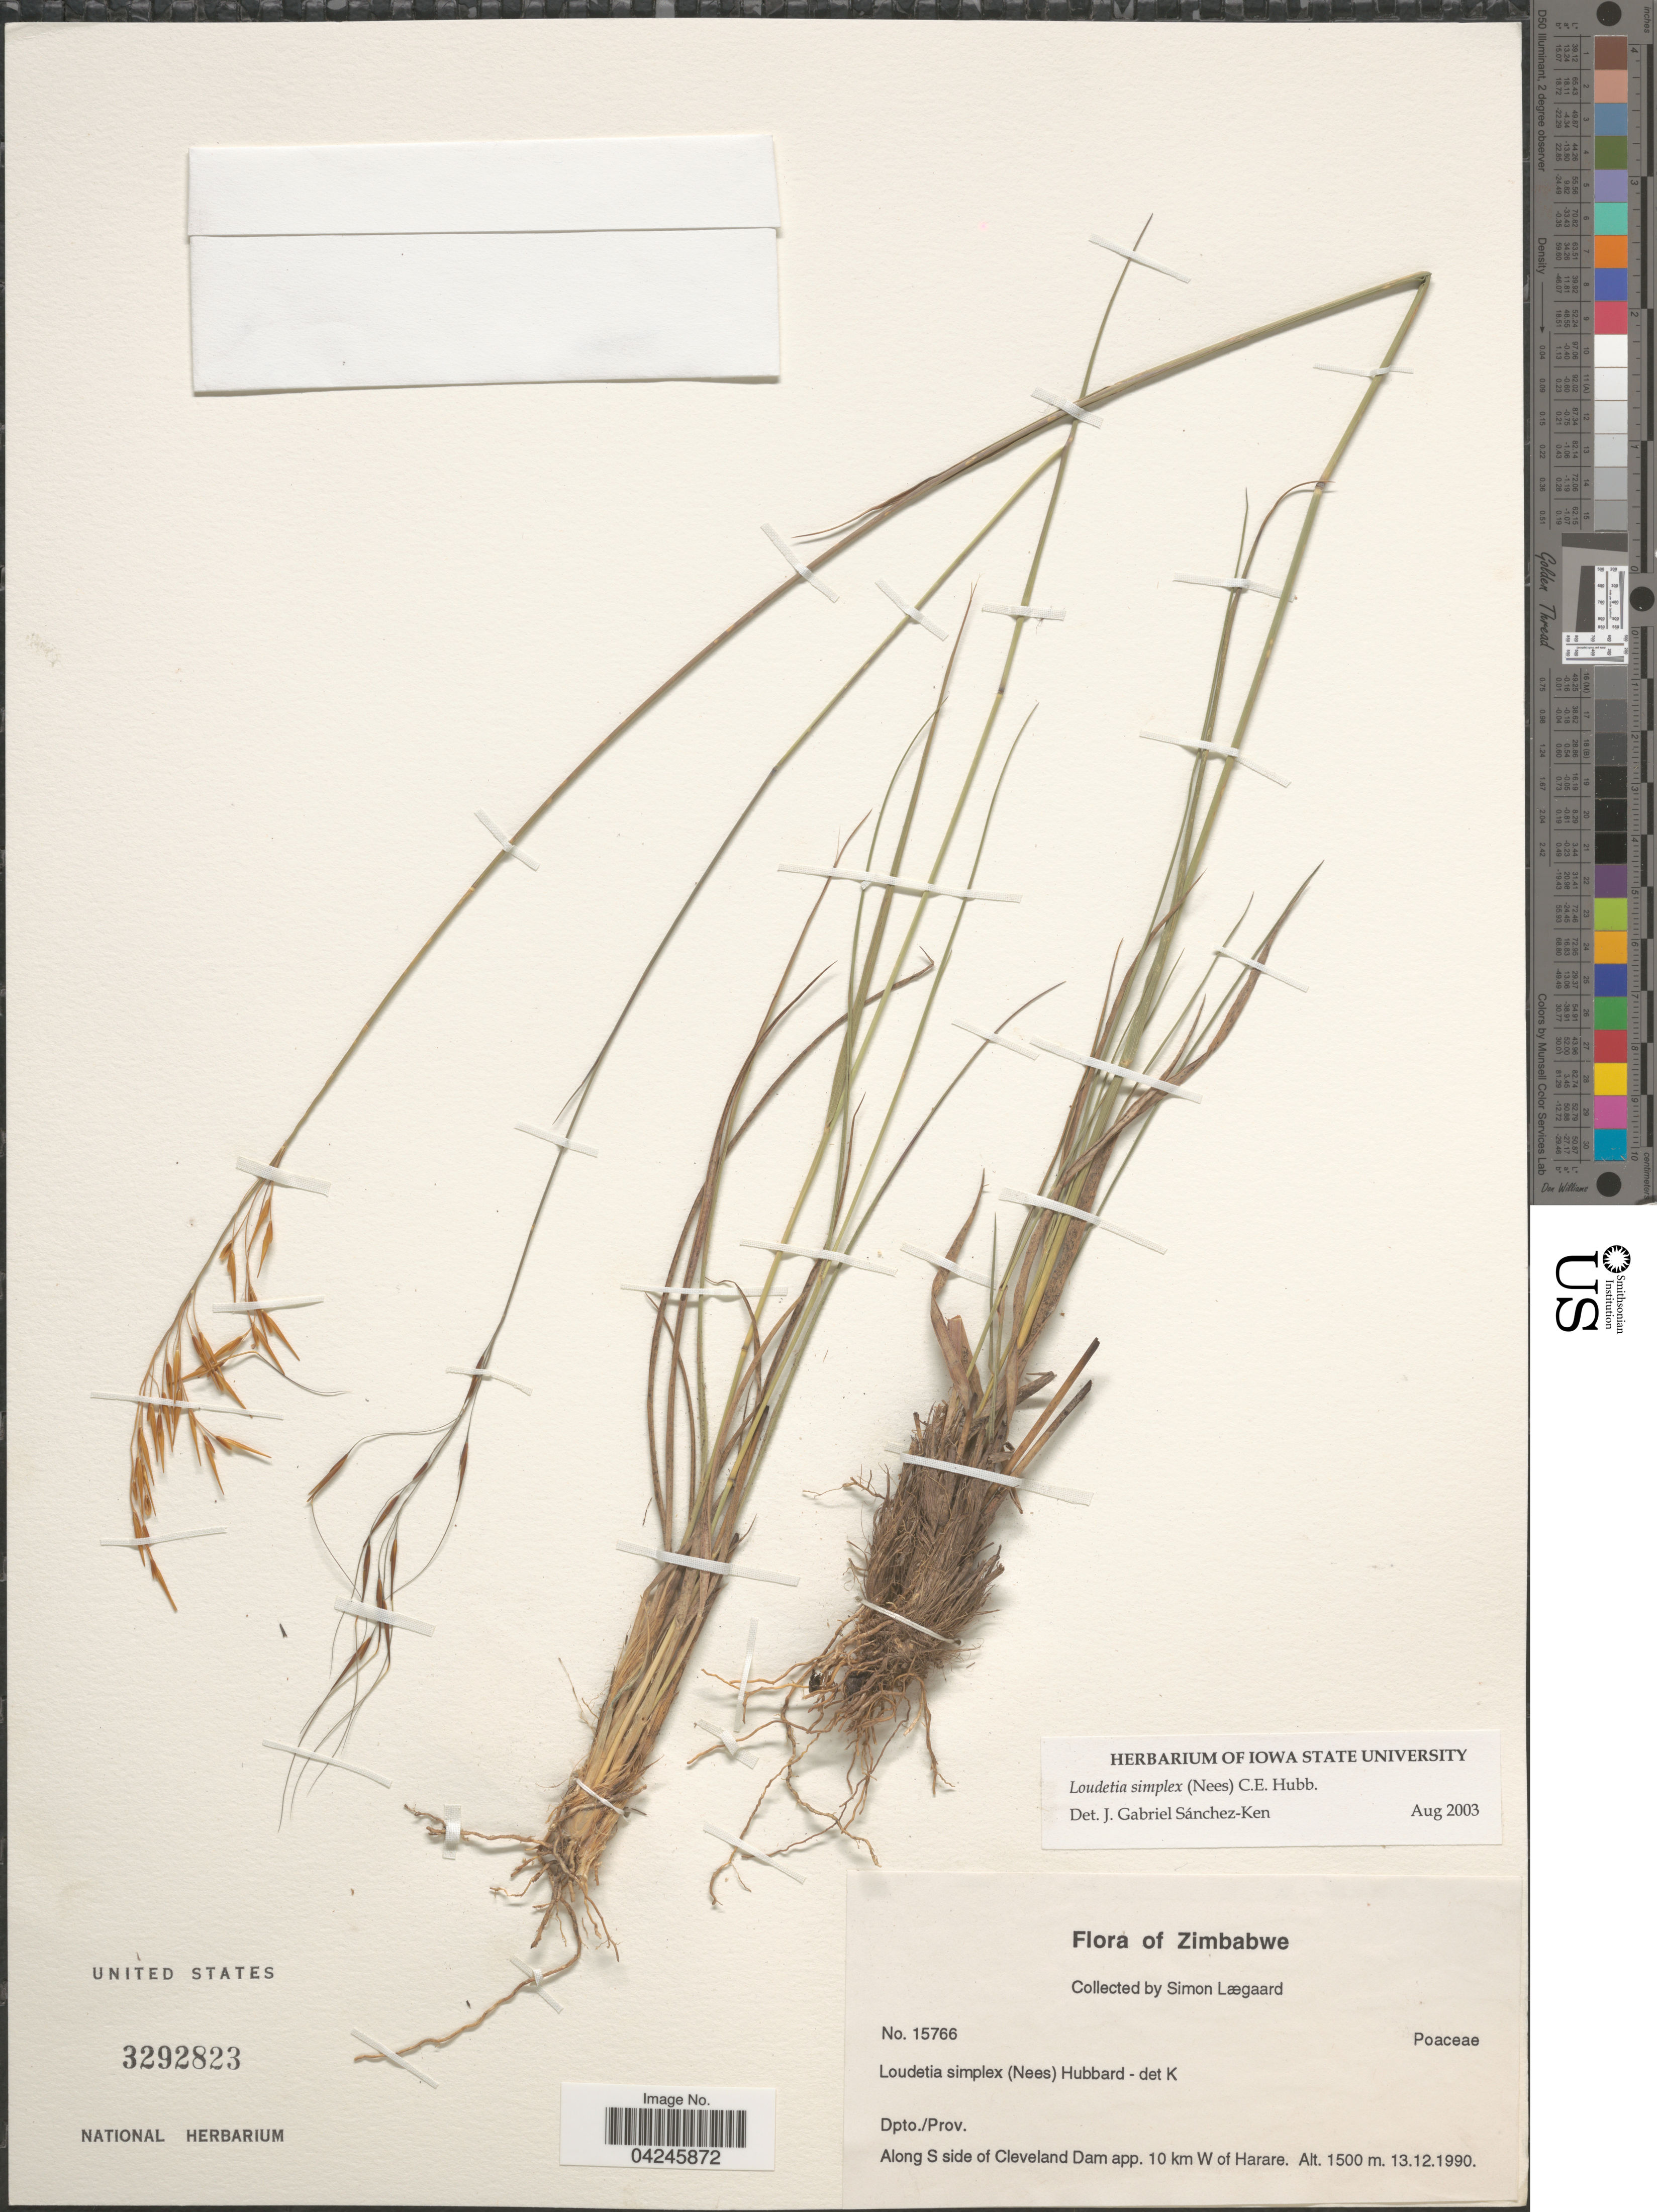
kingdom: Plantae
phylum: Tracheophyta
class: Liliopsida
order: Poales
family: Poaceae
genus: Loudetia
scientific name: Loudetia simplex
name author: (Nees) C.E. Hubb.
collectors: S. Lægaard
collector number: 15766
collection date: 1990-12-13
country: Zimbabwe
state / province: Harare (city)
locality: Along S side of Cleveland Dam app. 10 km W of Harare.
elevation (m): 1500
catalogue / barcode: US 3292823